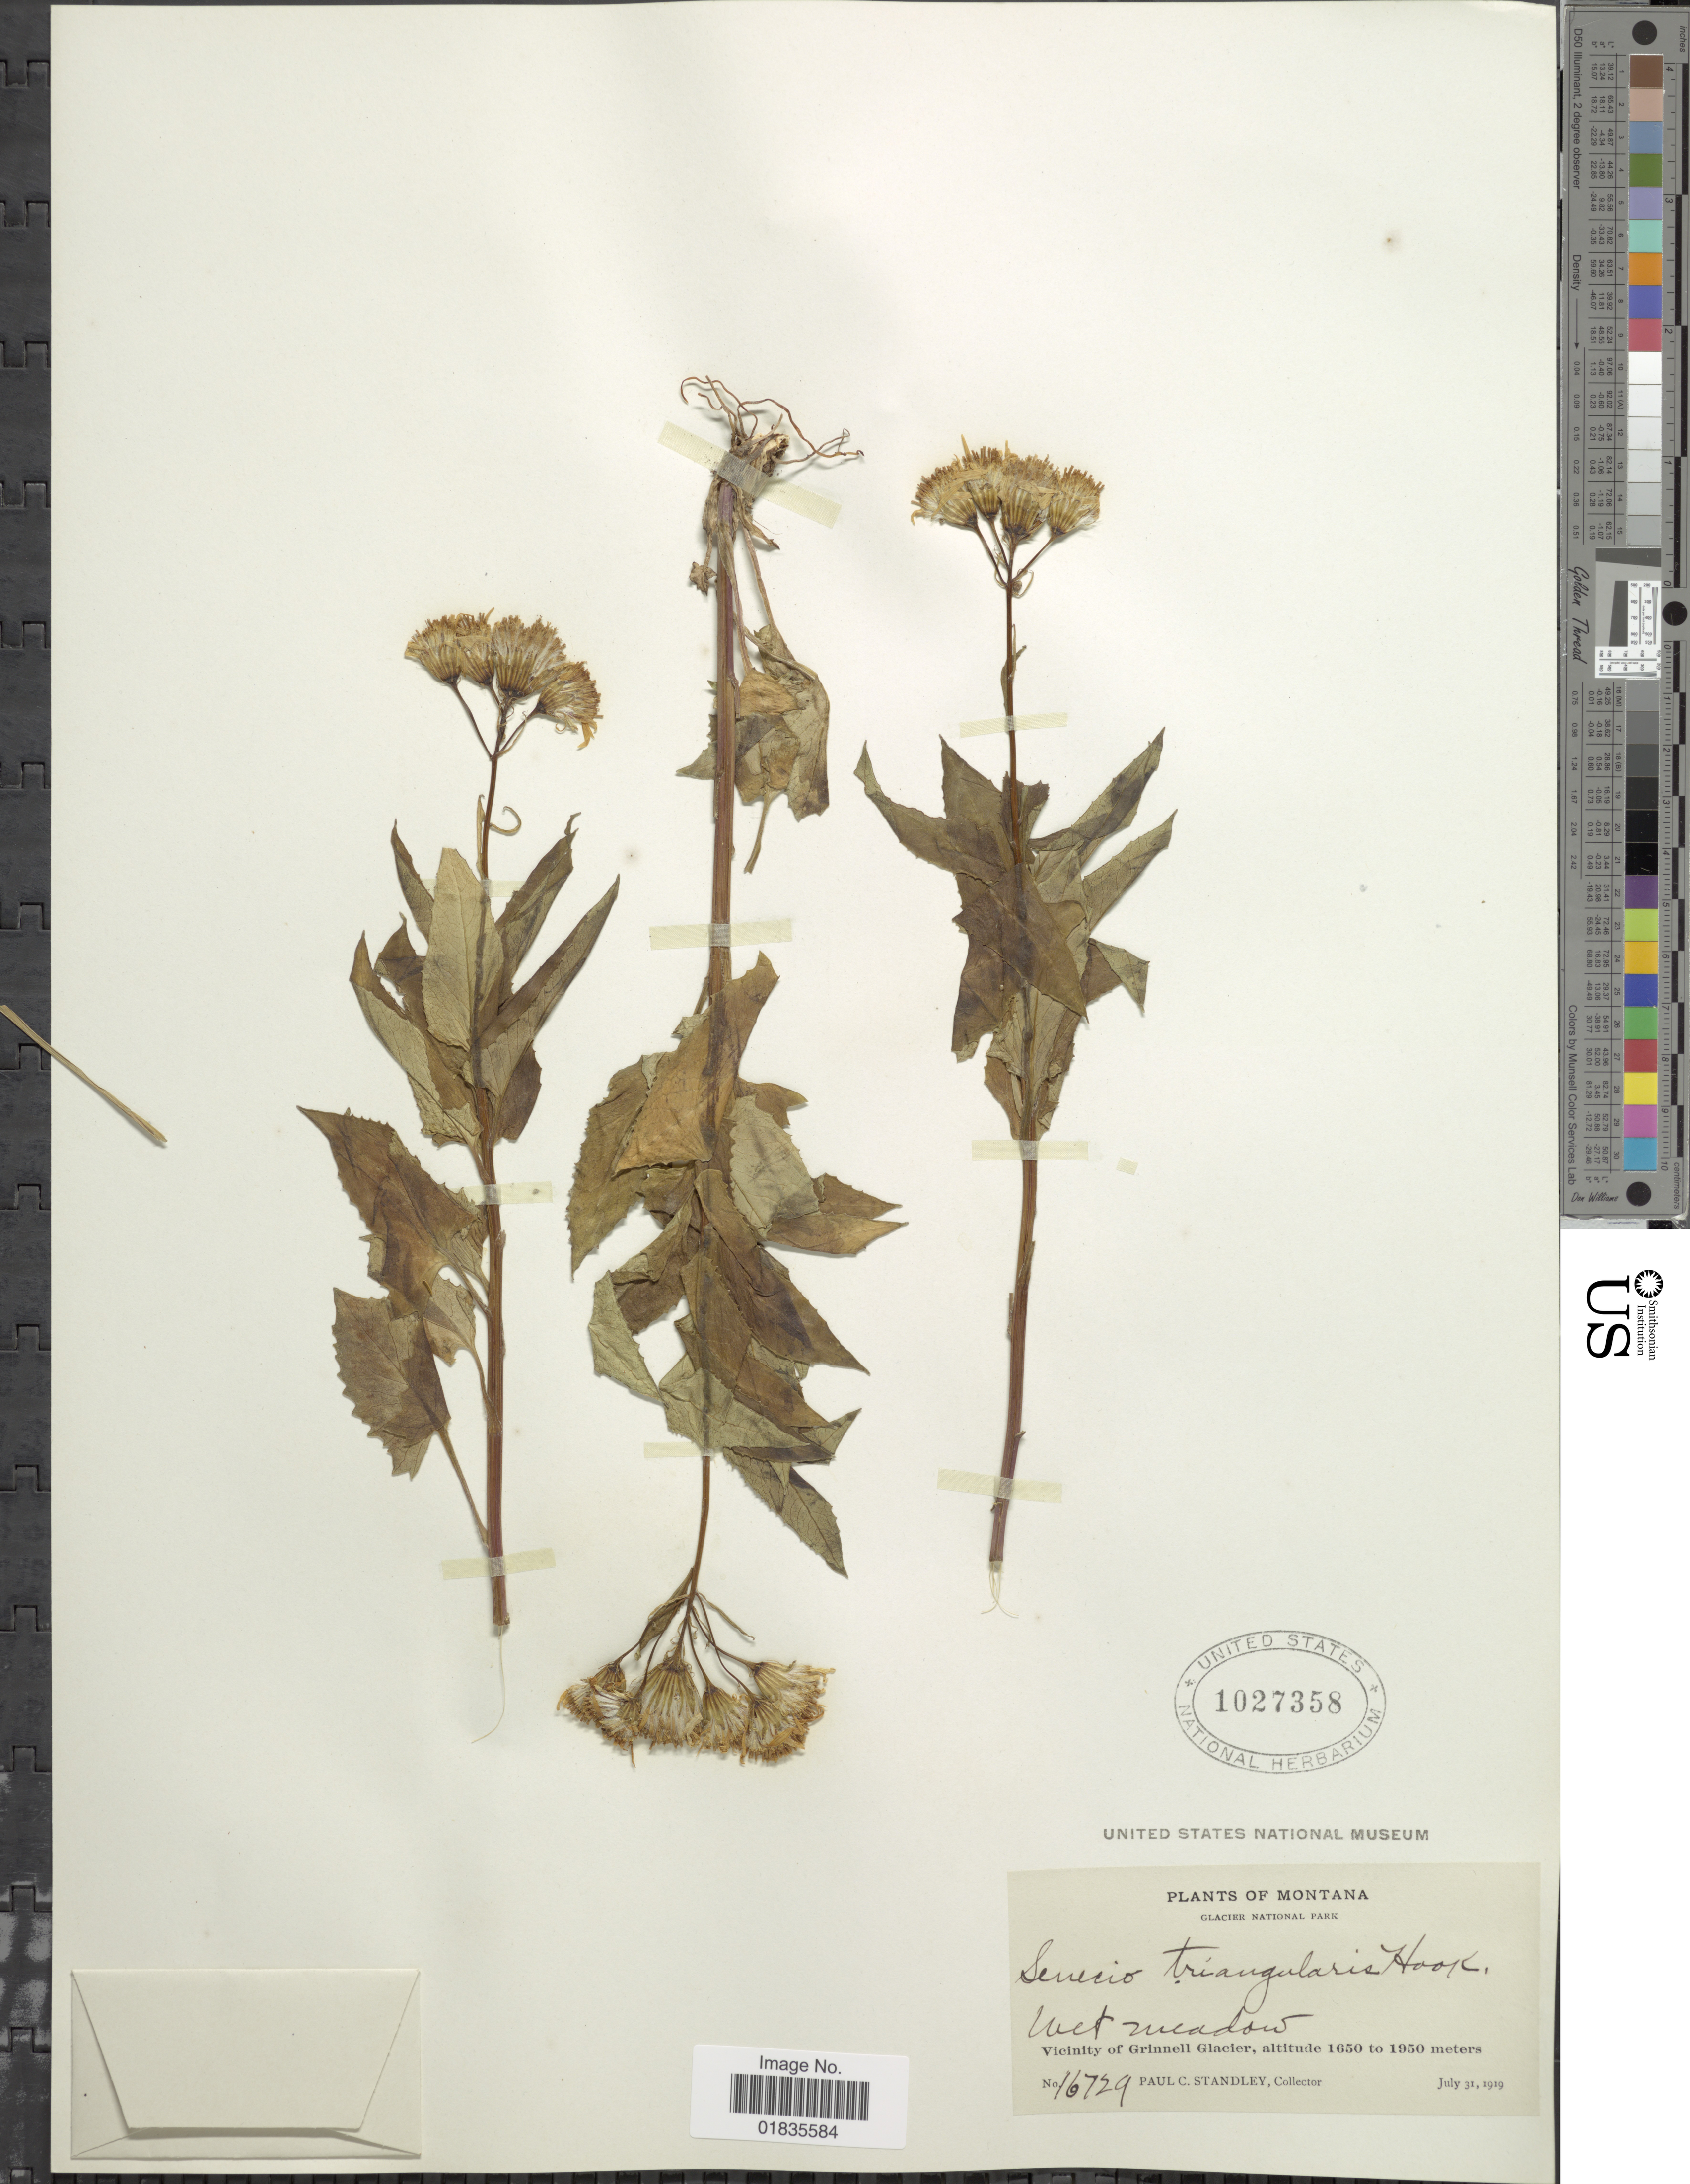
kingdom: Plantae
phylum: Tracheophyta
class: Magnoliopsida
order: Asterales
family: Asteraceae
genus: Senecio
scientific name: Senecio triangularis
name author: Hook.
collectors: P. C. Standley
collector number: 16729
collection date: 1919-07-31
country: United States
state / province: Montana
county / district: Glacier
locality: Glacier National Park, wet meadow, vicinity of Grinnell Glacier.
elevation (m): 1650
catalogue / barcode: US 1027358